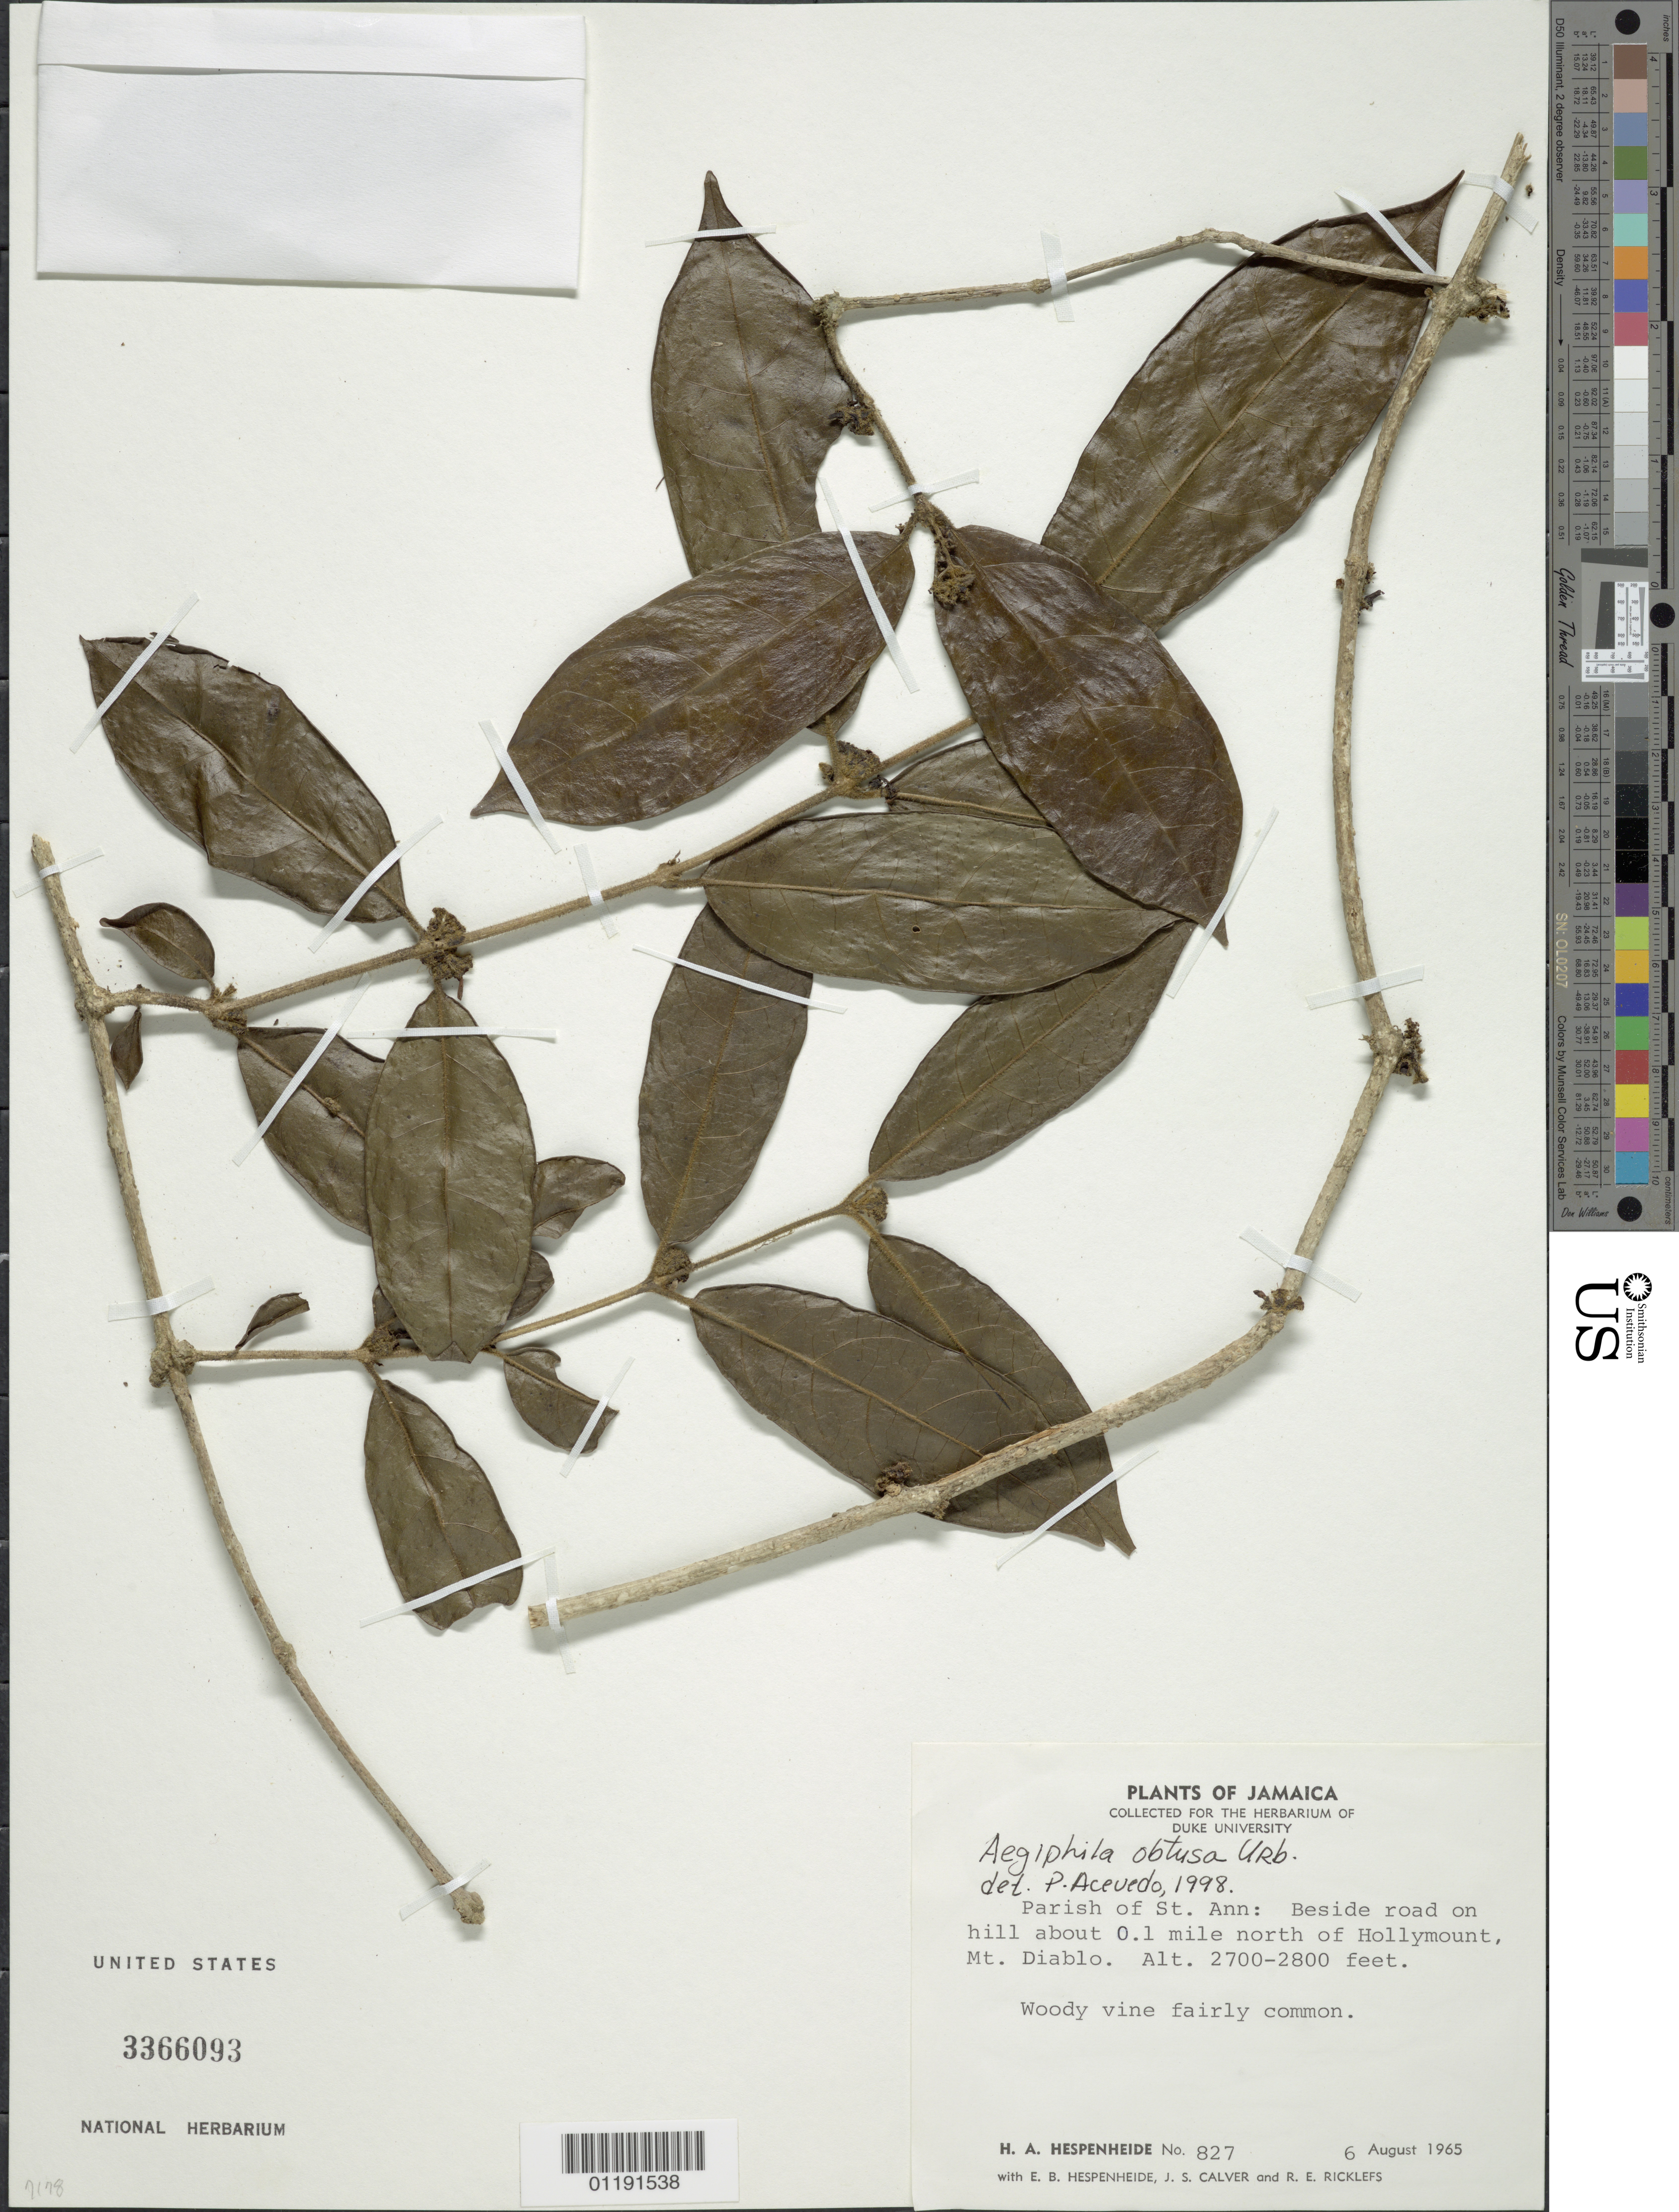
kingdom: Plantae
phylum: Tracheophyta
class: Magnoliopsida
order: Lamiales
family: Lamiaceae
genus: Aegiphila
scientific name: Aegiphila obtusa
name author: Urb.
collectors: H. A. Hespenheide, E. Hespenheide, J. Calver & R. Ricklefs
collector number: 827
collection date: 1965-08-06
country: Jamaica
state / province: Saint Ann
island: Jamaica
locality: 0.1 mi N of Hollymount, Mt. Diablo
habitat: Beside road, on hill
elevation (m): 823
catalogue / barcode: US 3366093